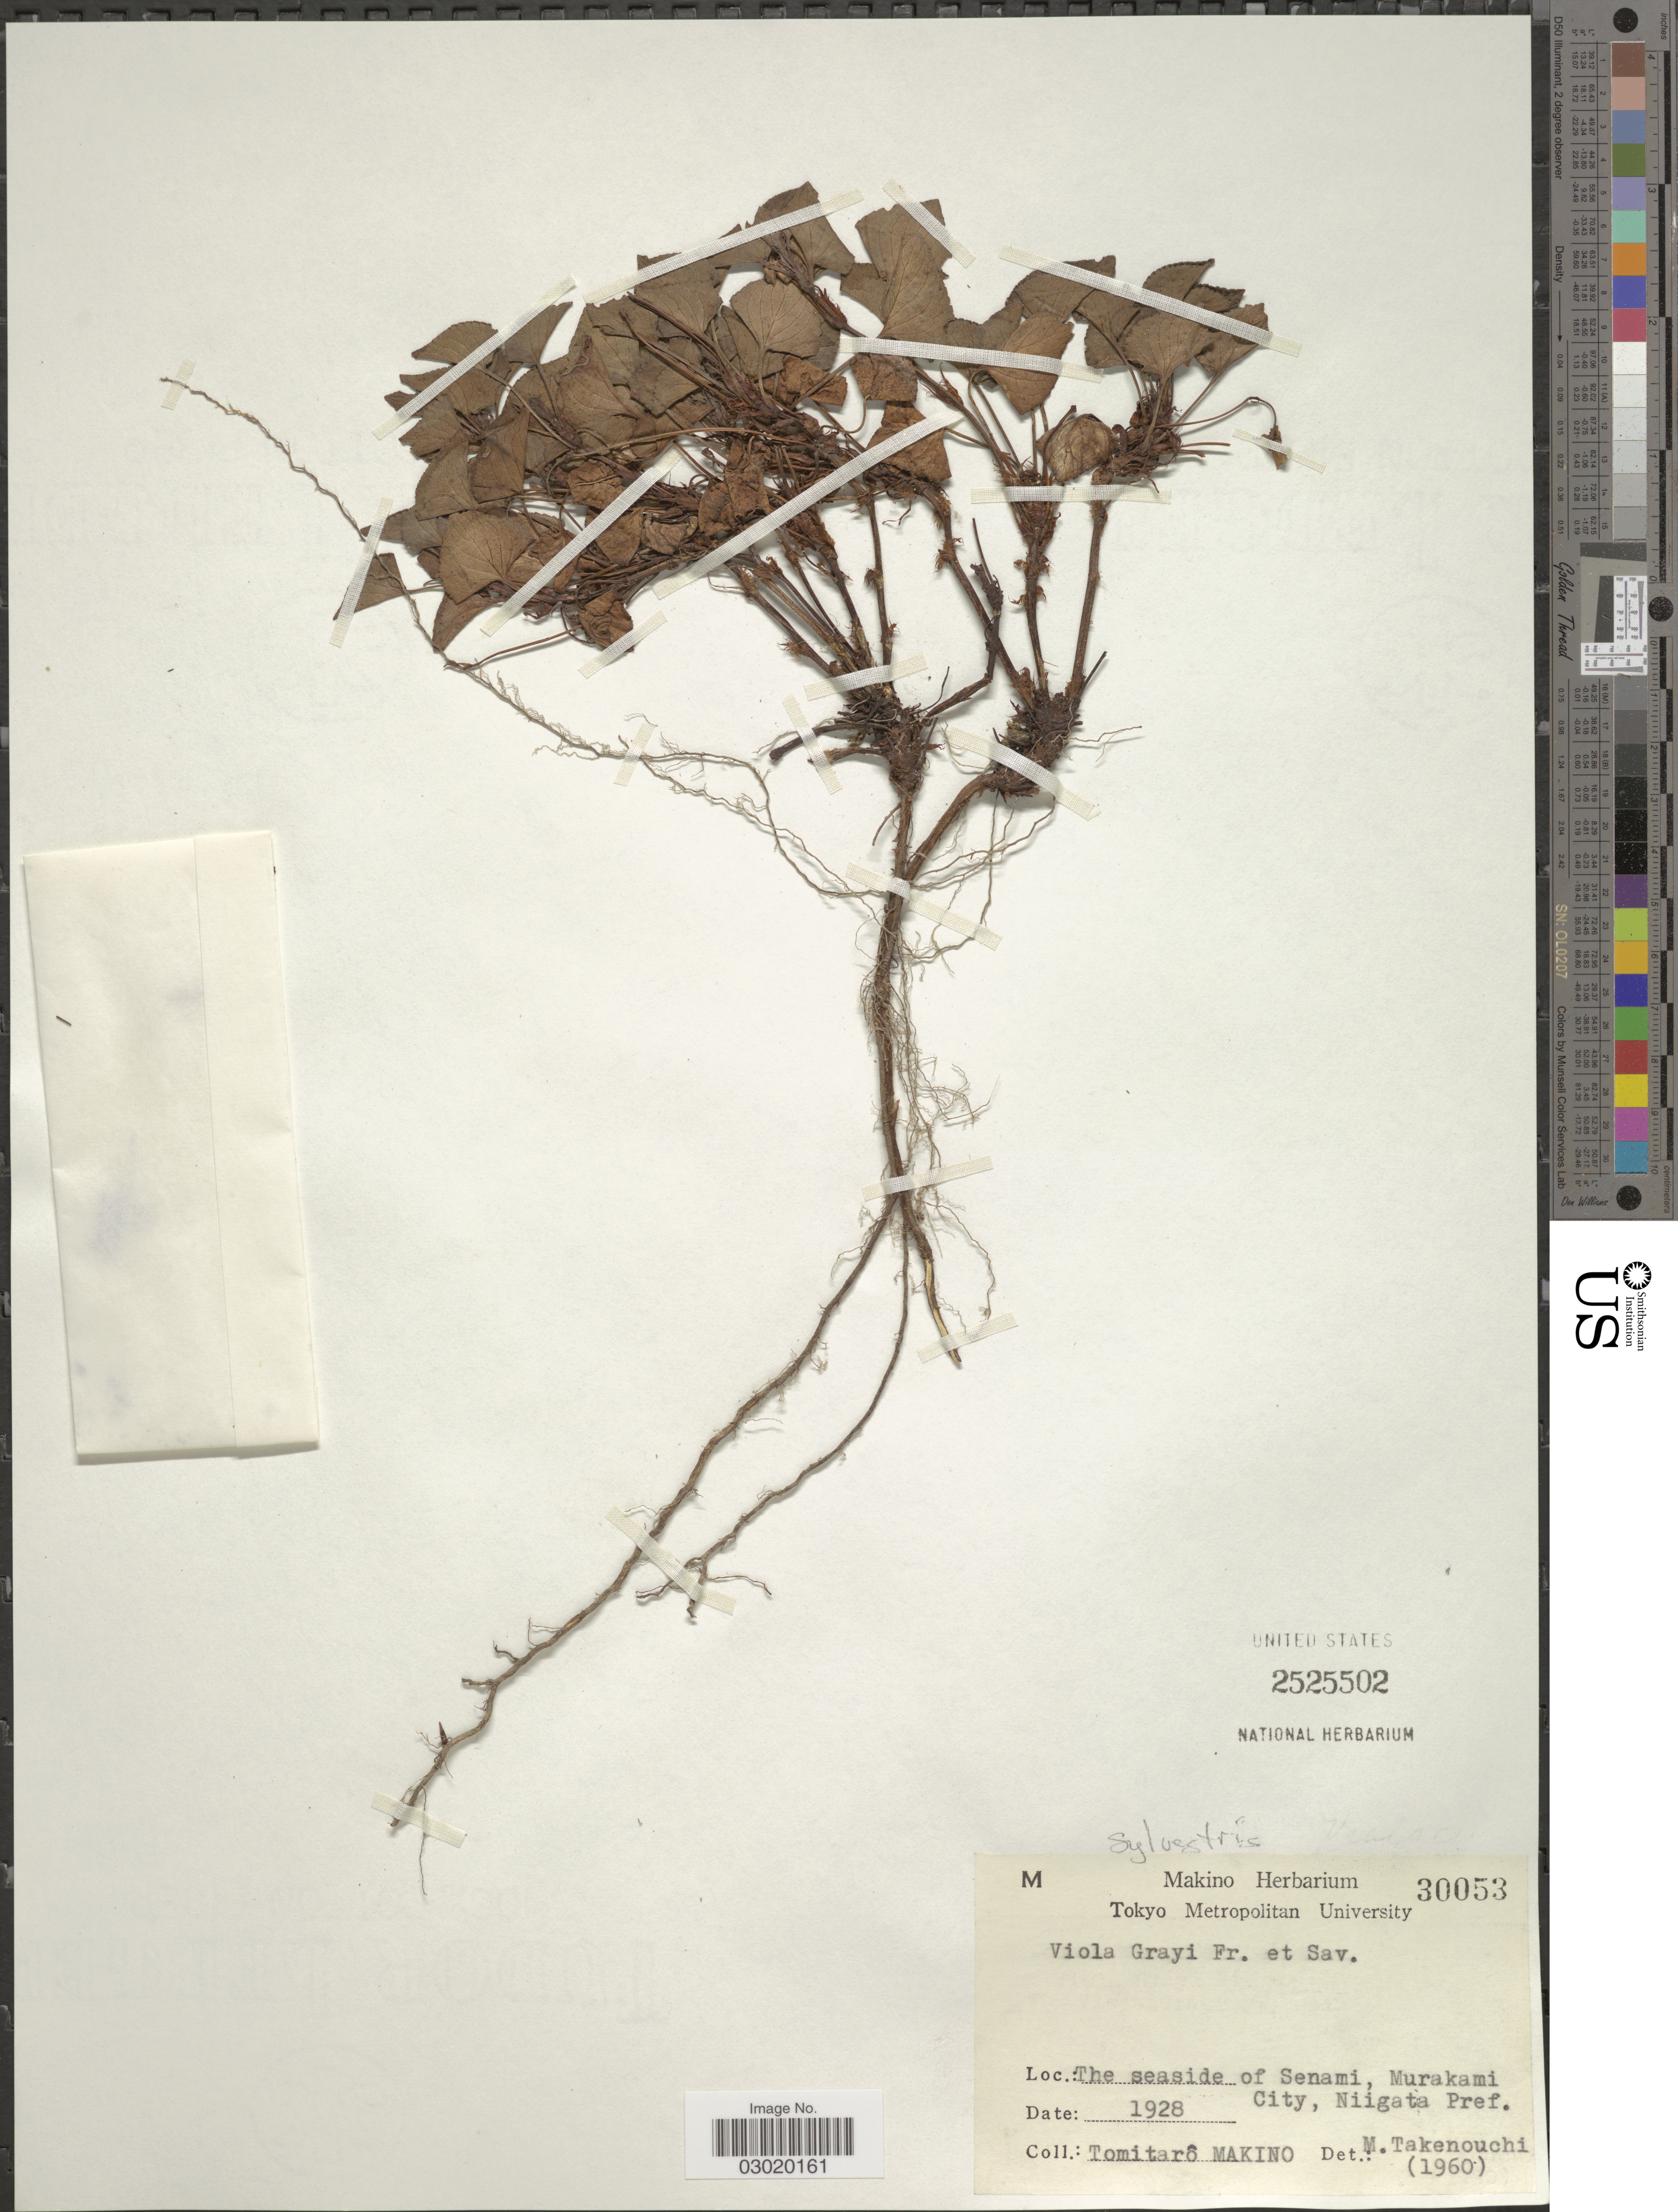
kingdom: Plantae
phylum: Tracheophyta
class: Magnoliopsida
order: Malpighiales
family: Violaceae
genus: Viola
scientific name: Viola sylvestris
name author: Lam.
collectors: T. Makino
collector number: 30053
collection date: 1928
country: Japan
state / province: Niigata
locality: The seaside of Senami, Murakami City, Niigata Pref.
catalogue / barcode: US 2525502